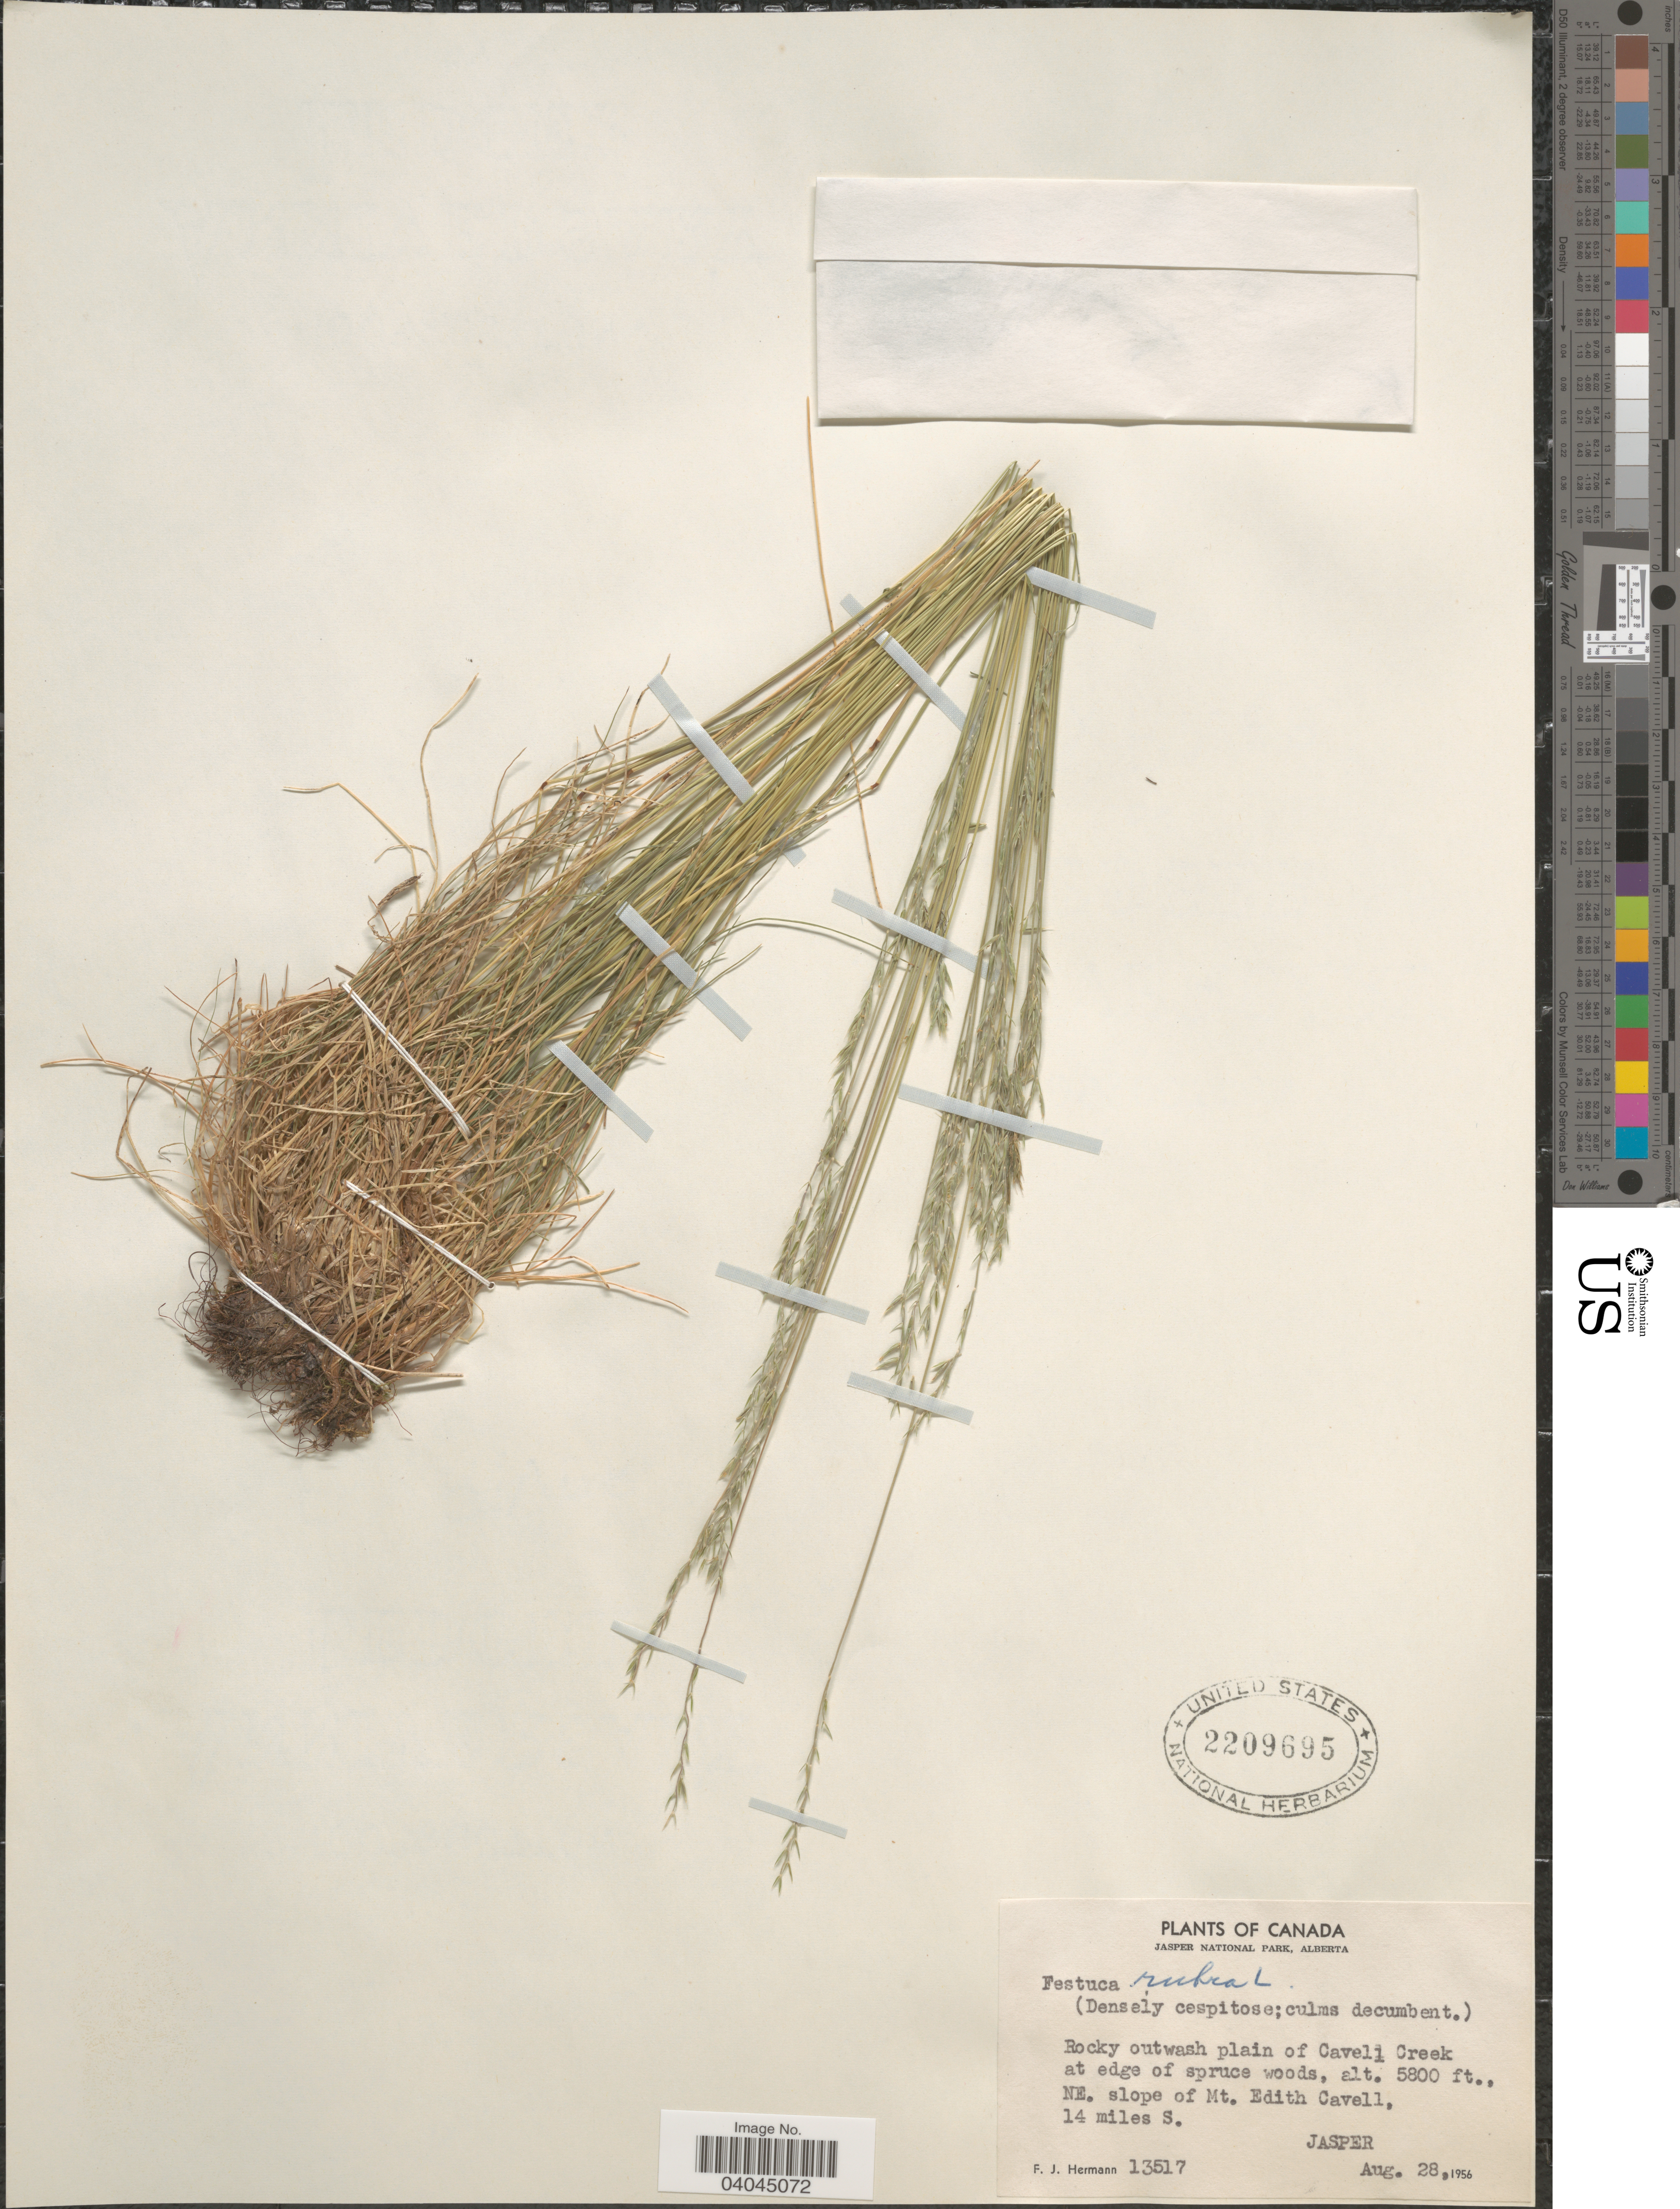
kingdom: Plantae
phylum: Tracheophyta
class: Liliopsida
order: Poales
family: Poaceae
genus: Festuca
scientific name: Festuca rubra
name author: L.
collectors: F. J. Hermann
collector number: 13517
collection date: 1956-08-28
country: Canada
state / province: Alberta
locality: Jasper National Park. Plain of Cavell Creek at edge of spruce woods, NE. slope of Mt. Edith Cavell, 14 miles S. Jasper.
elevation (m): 1768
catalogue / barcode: US 2209695